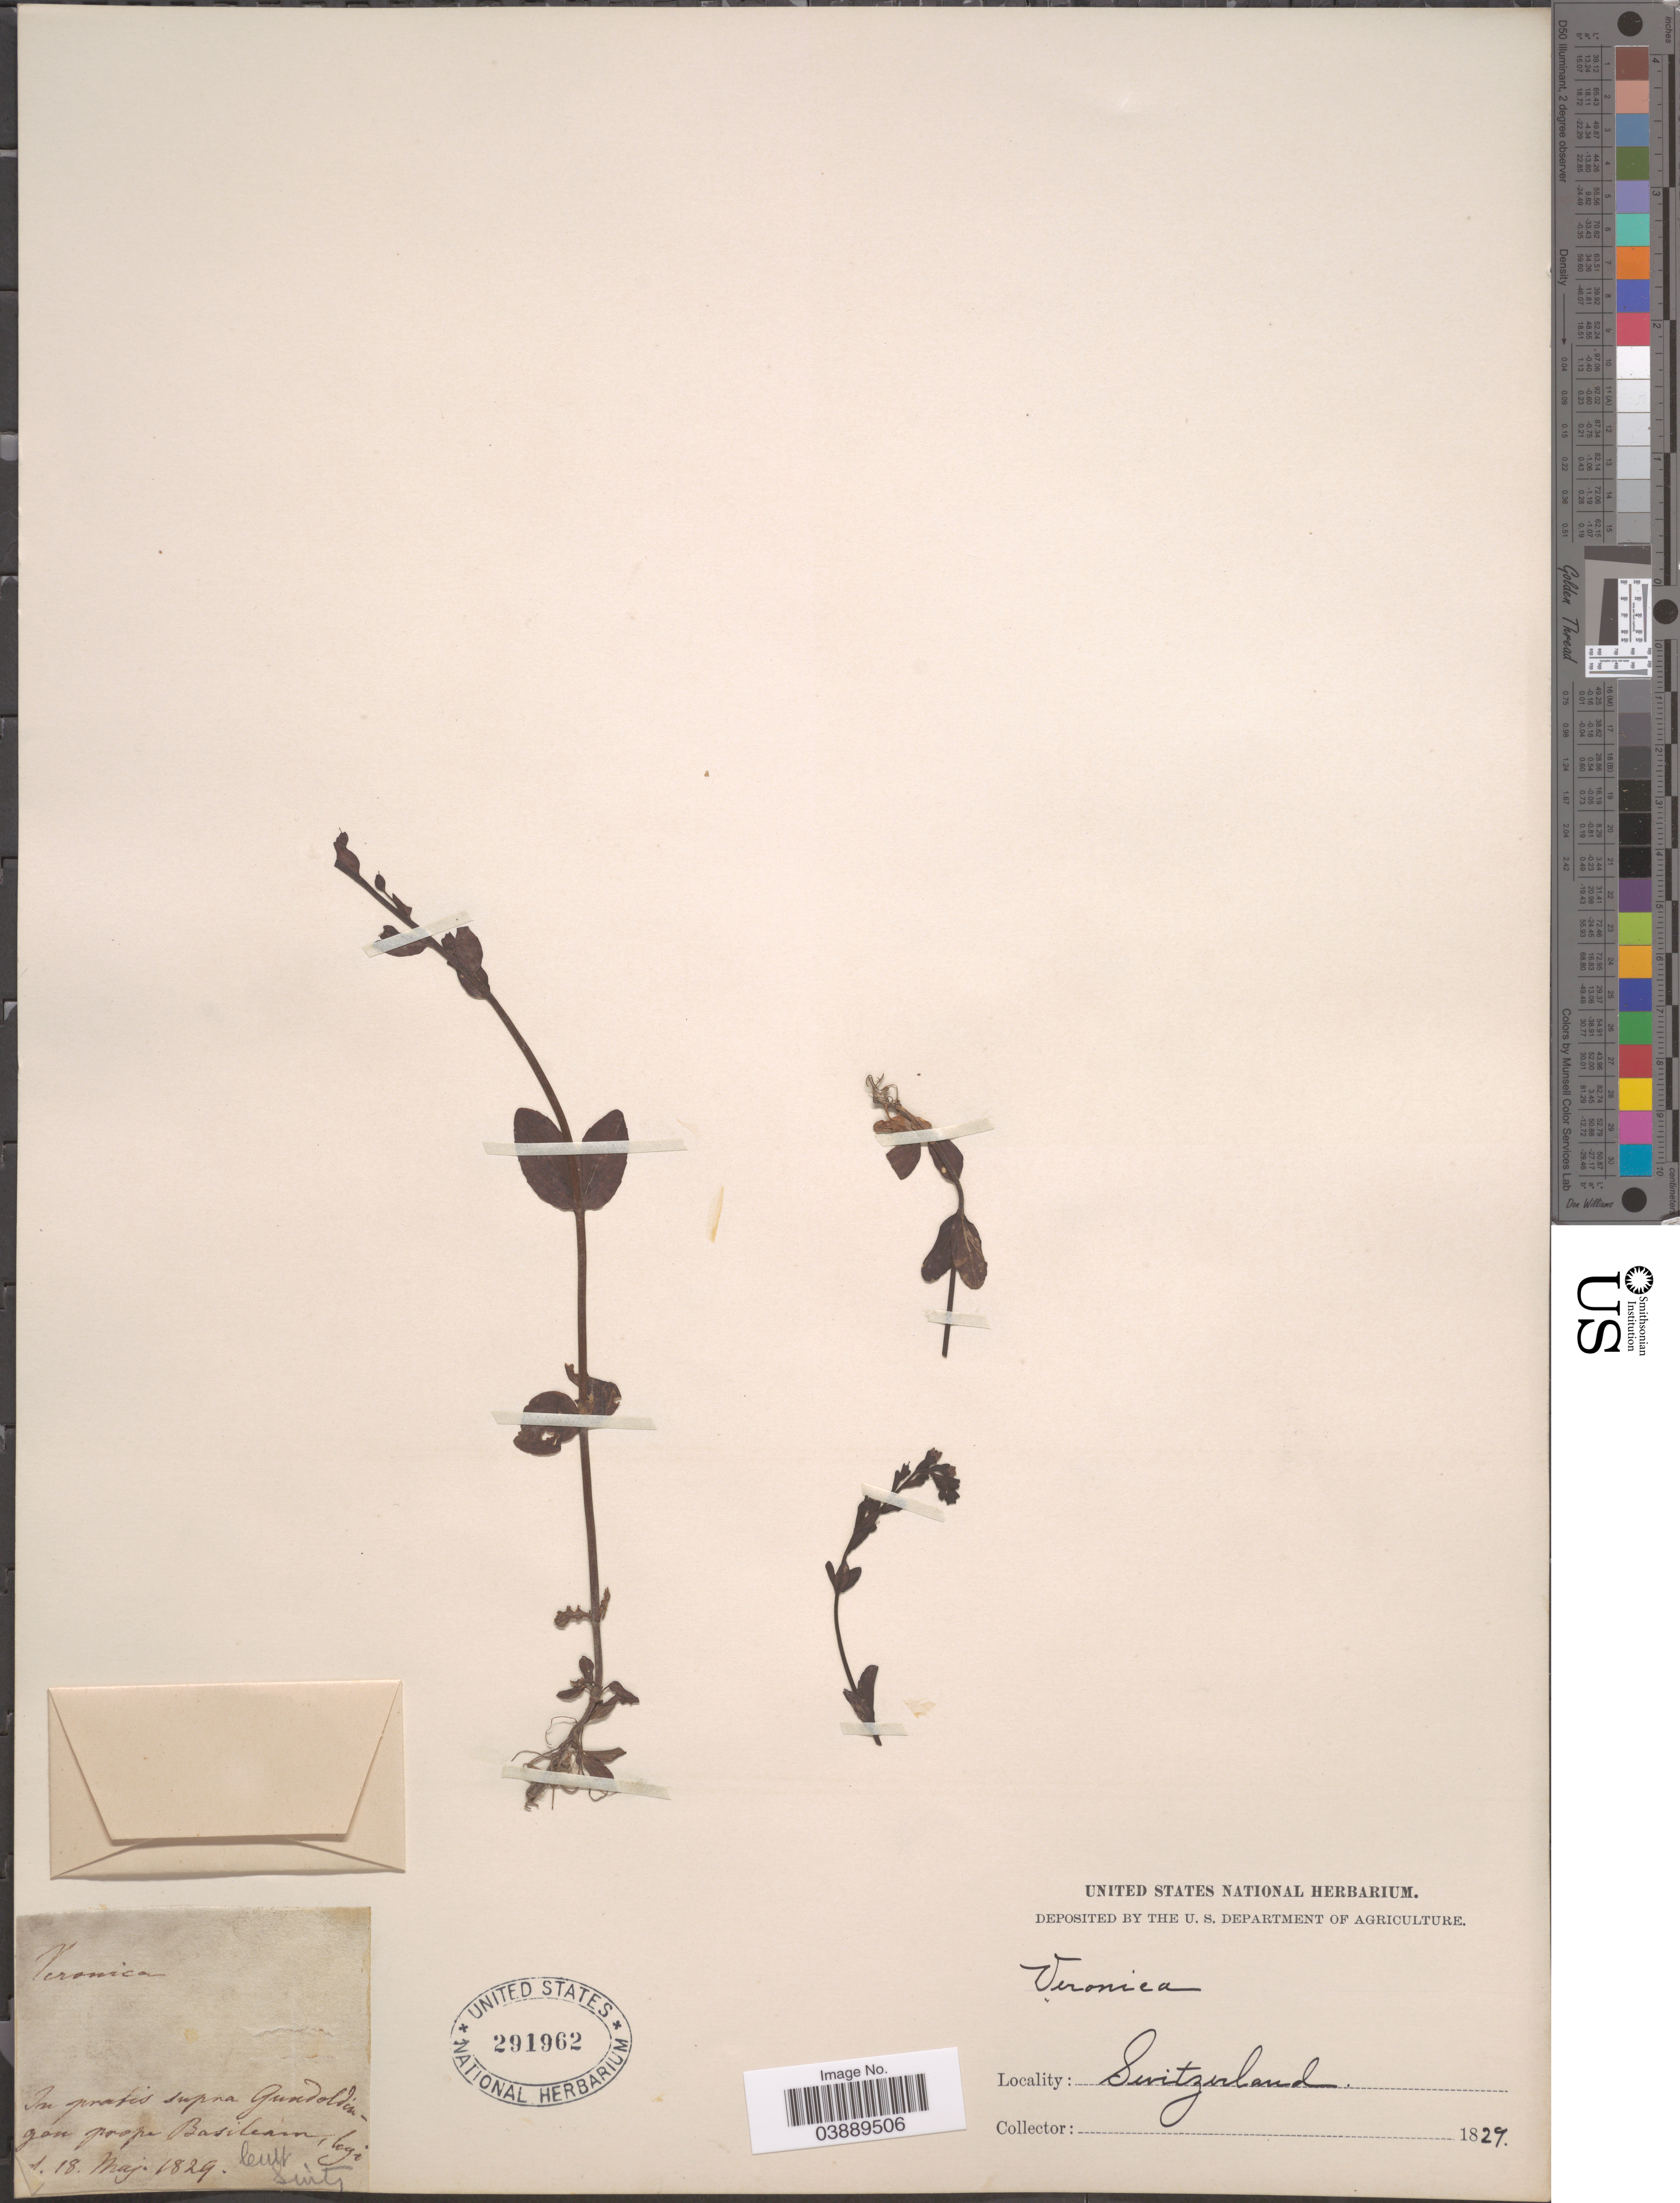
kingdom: Plantae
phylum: Tracheophyta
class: Magnoliopsida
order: Lamiales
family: Plantaginaceae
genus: Veronica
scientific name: Veronica serpyllifolia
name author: L.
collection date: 1829-05-18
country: Switzerland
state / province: Basel-Stadt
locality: In pratis supra Gundeldingen prope Basileam.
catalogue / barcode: US 291962